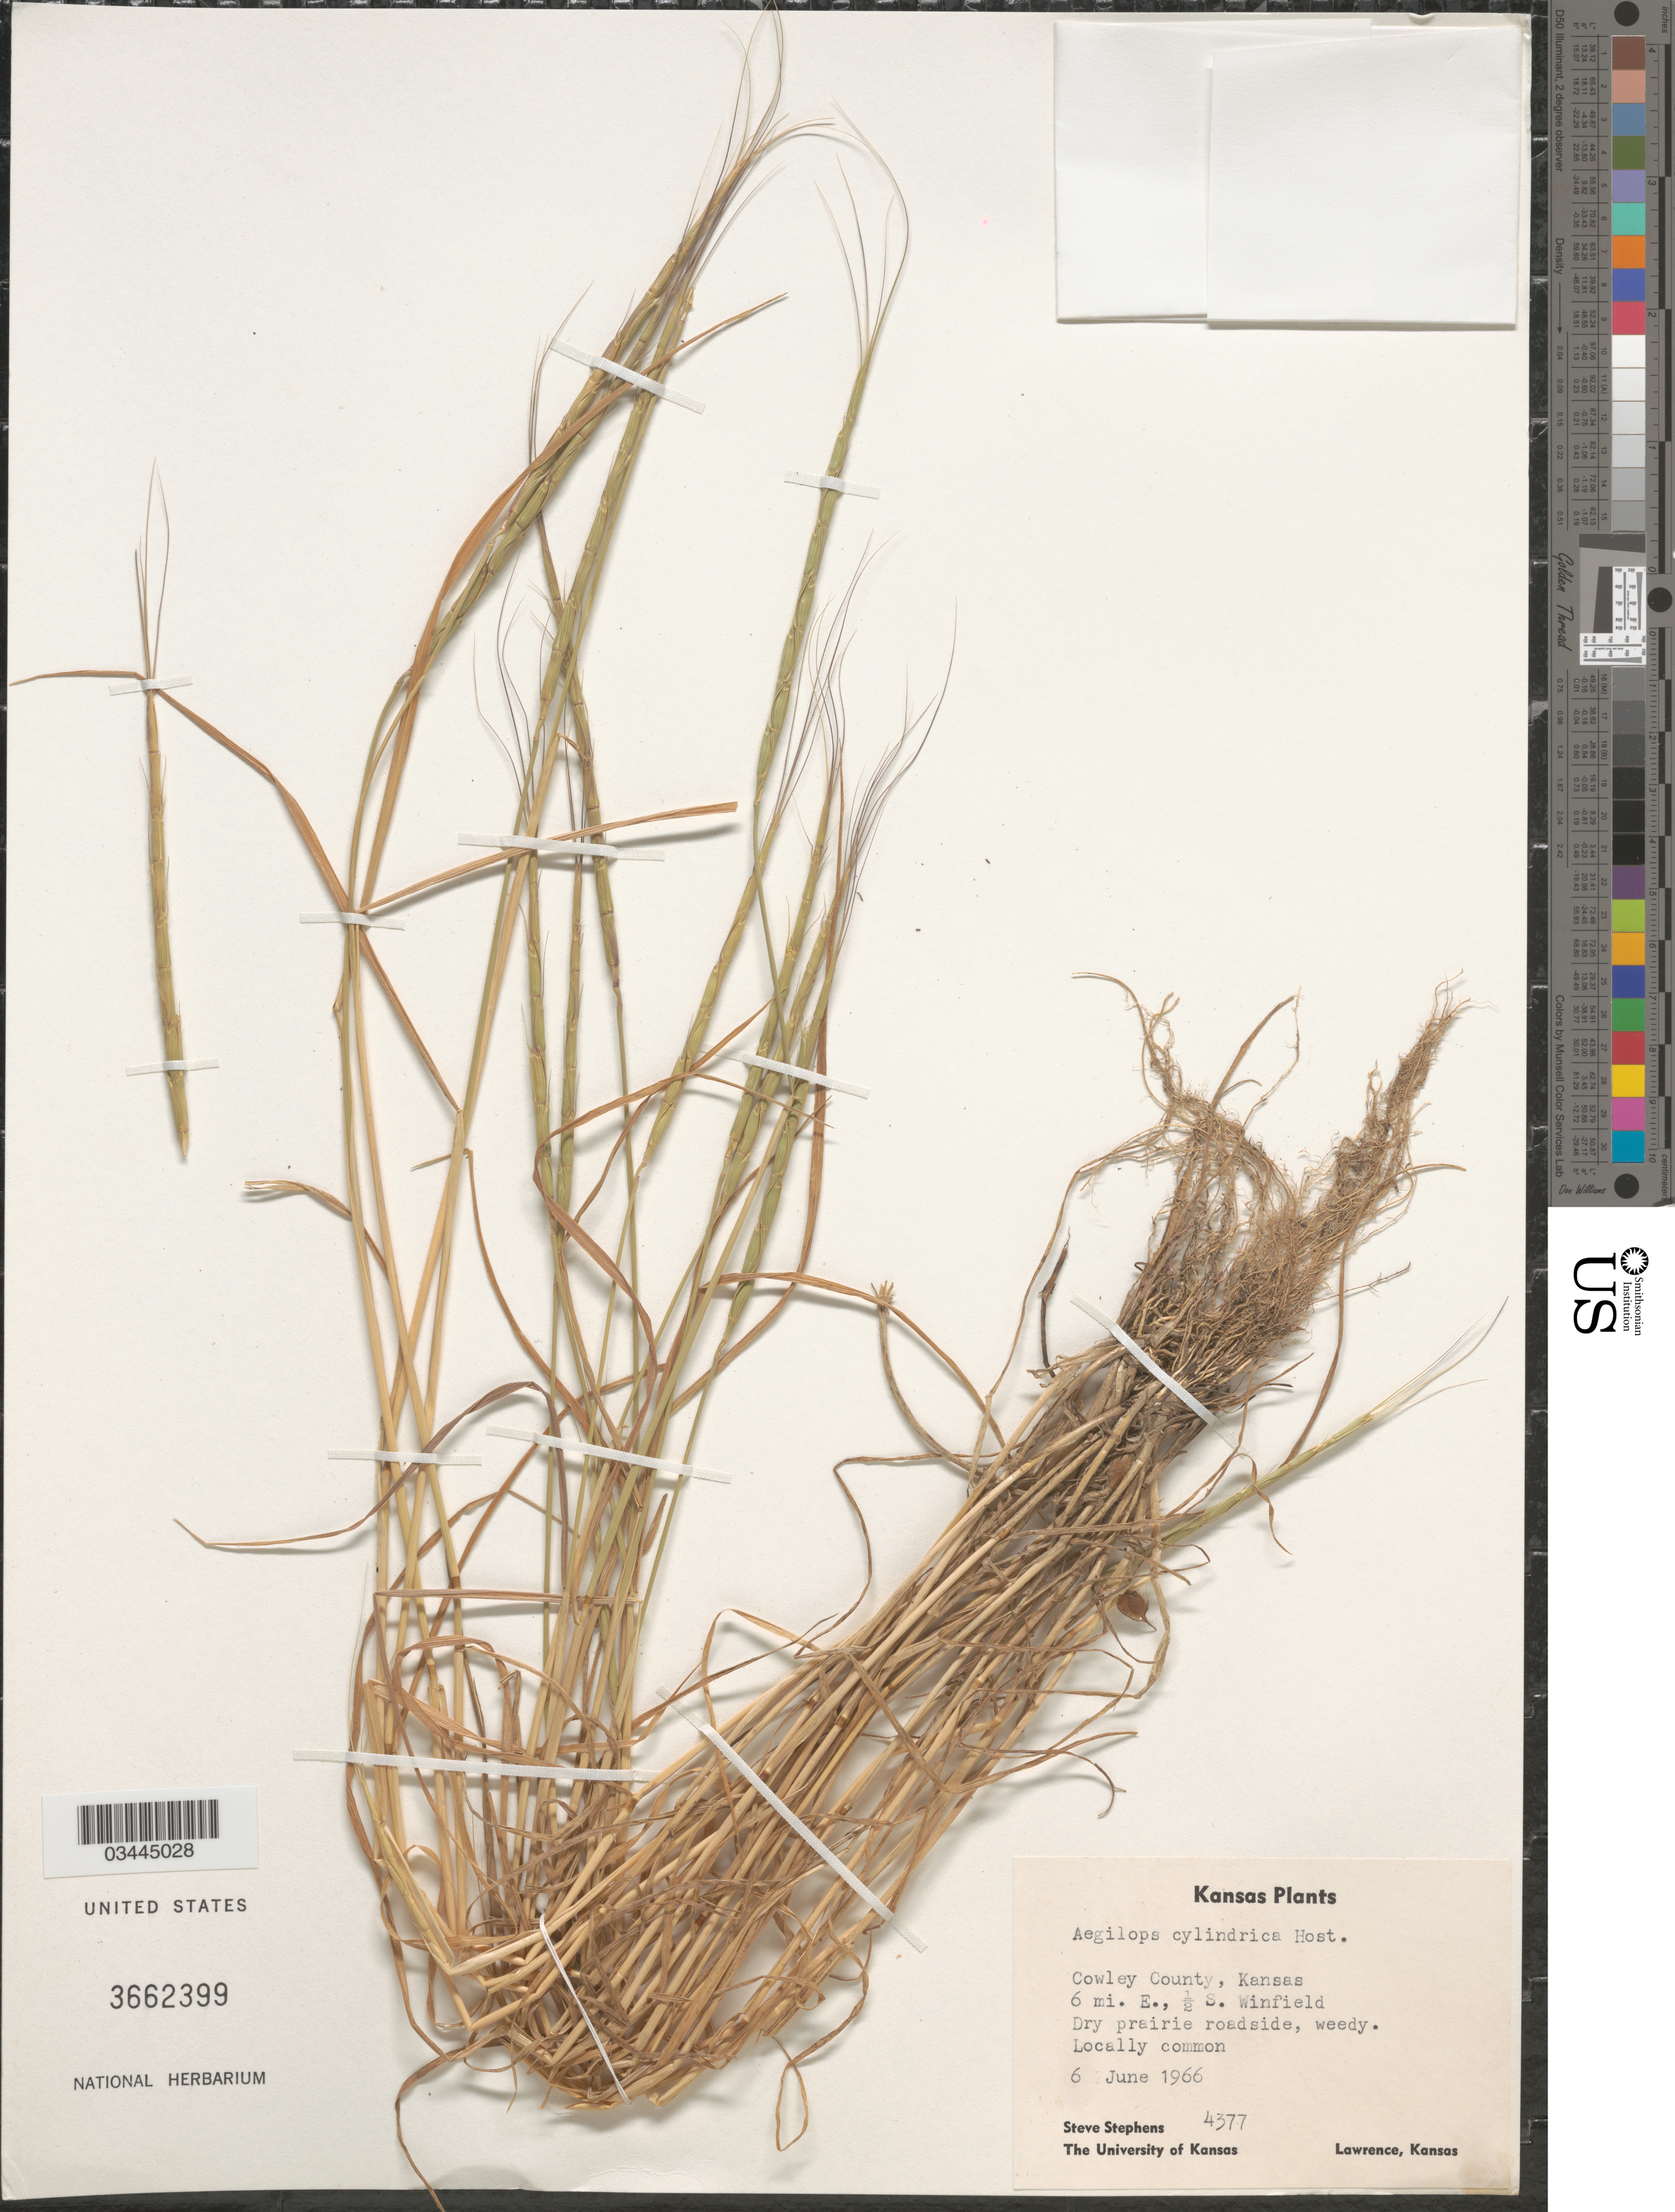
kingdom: Plantae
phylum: Tracheophyta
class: Liliopsida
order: Poales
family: Poaceae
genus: Aegilops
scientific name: Aegilops cylindrica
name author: Host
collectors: S. Stephens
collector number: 4377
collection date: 1966-06-06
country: United States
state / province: Kansas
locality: Cowley County, 6 mi. E., ½ S. Winfield. Dry prairie roadside, weedy, Locally common.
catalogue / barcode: US 3662399